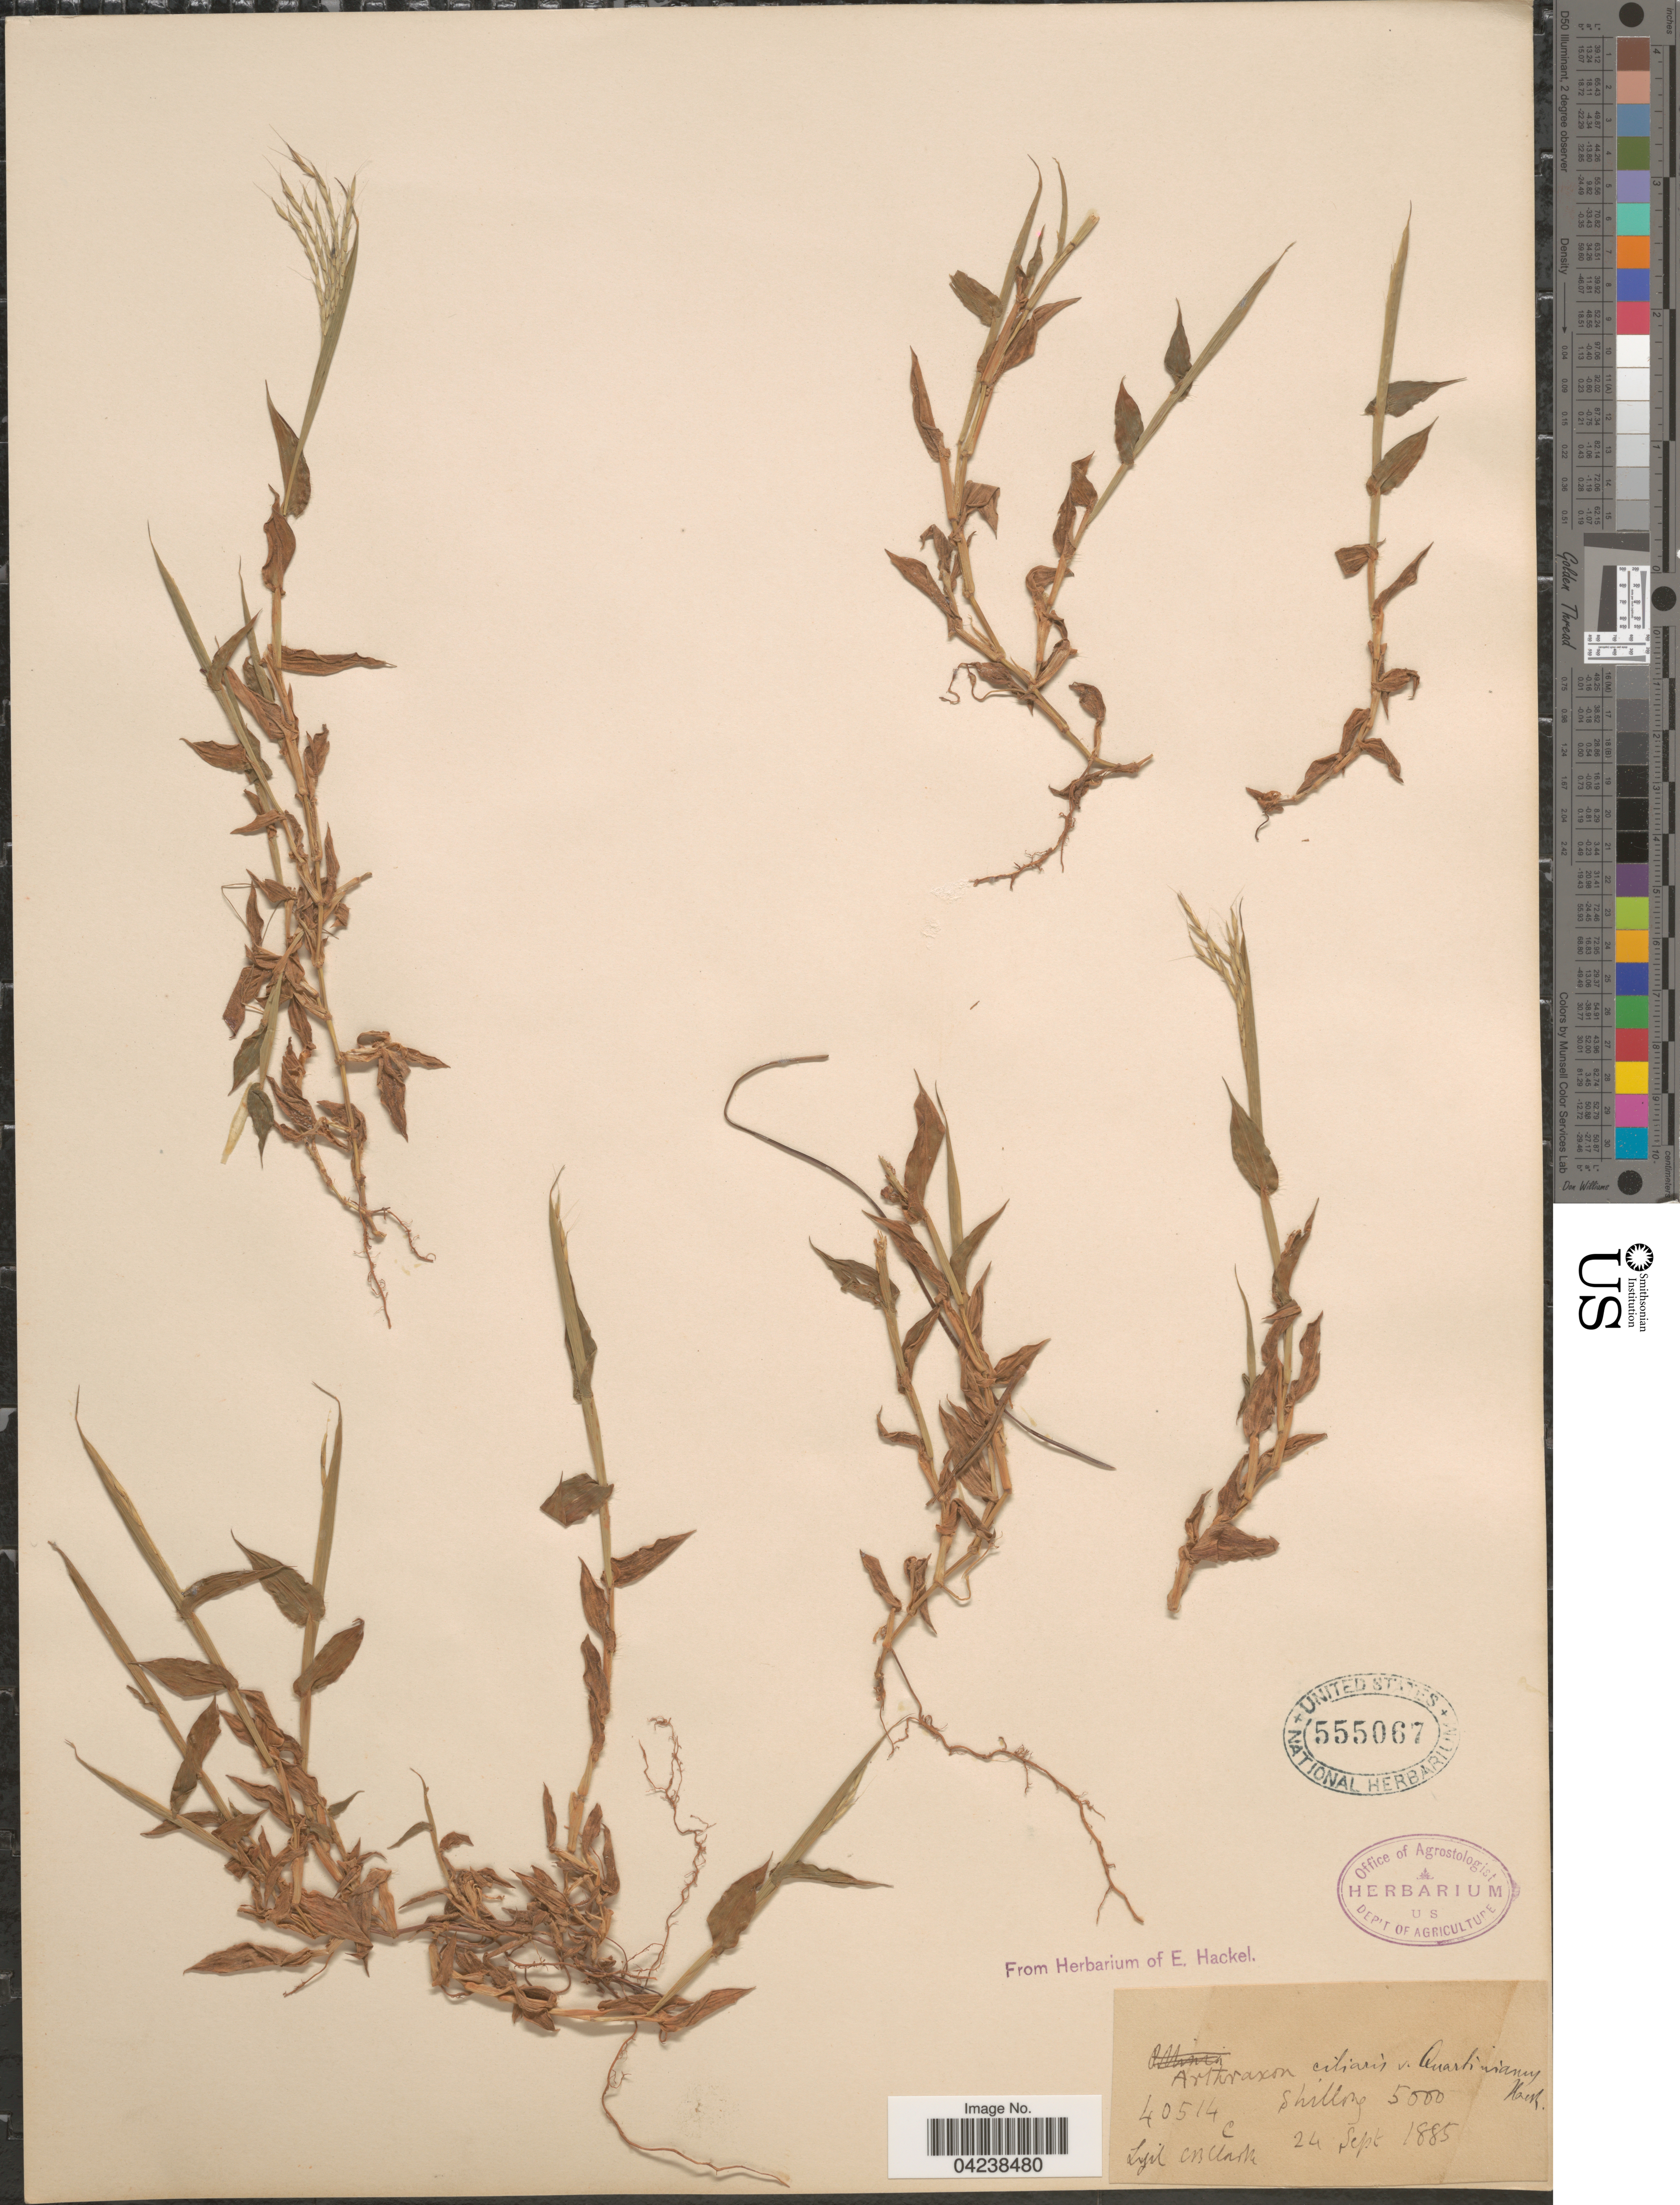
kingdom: Plantae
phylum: Tracheophyta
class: Liliopsida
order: Poales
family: Poaceae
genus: Arthraxon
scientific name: Arthraxon hispidus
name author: (Thunb.) Makino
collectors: C. B. Clarke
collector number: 40514C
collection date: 1885-09-24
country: India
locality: Shillong.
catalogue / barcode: US 555067